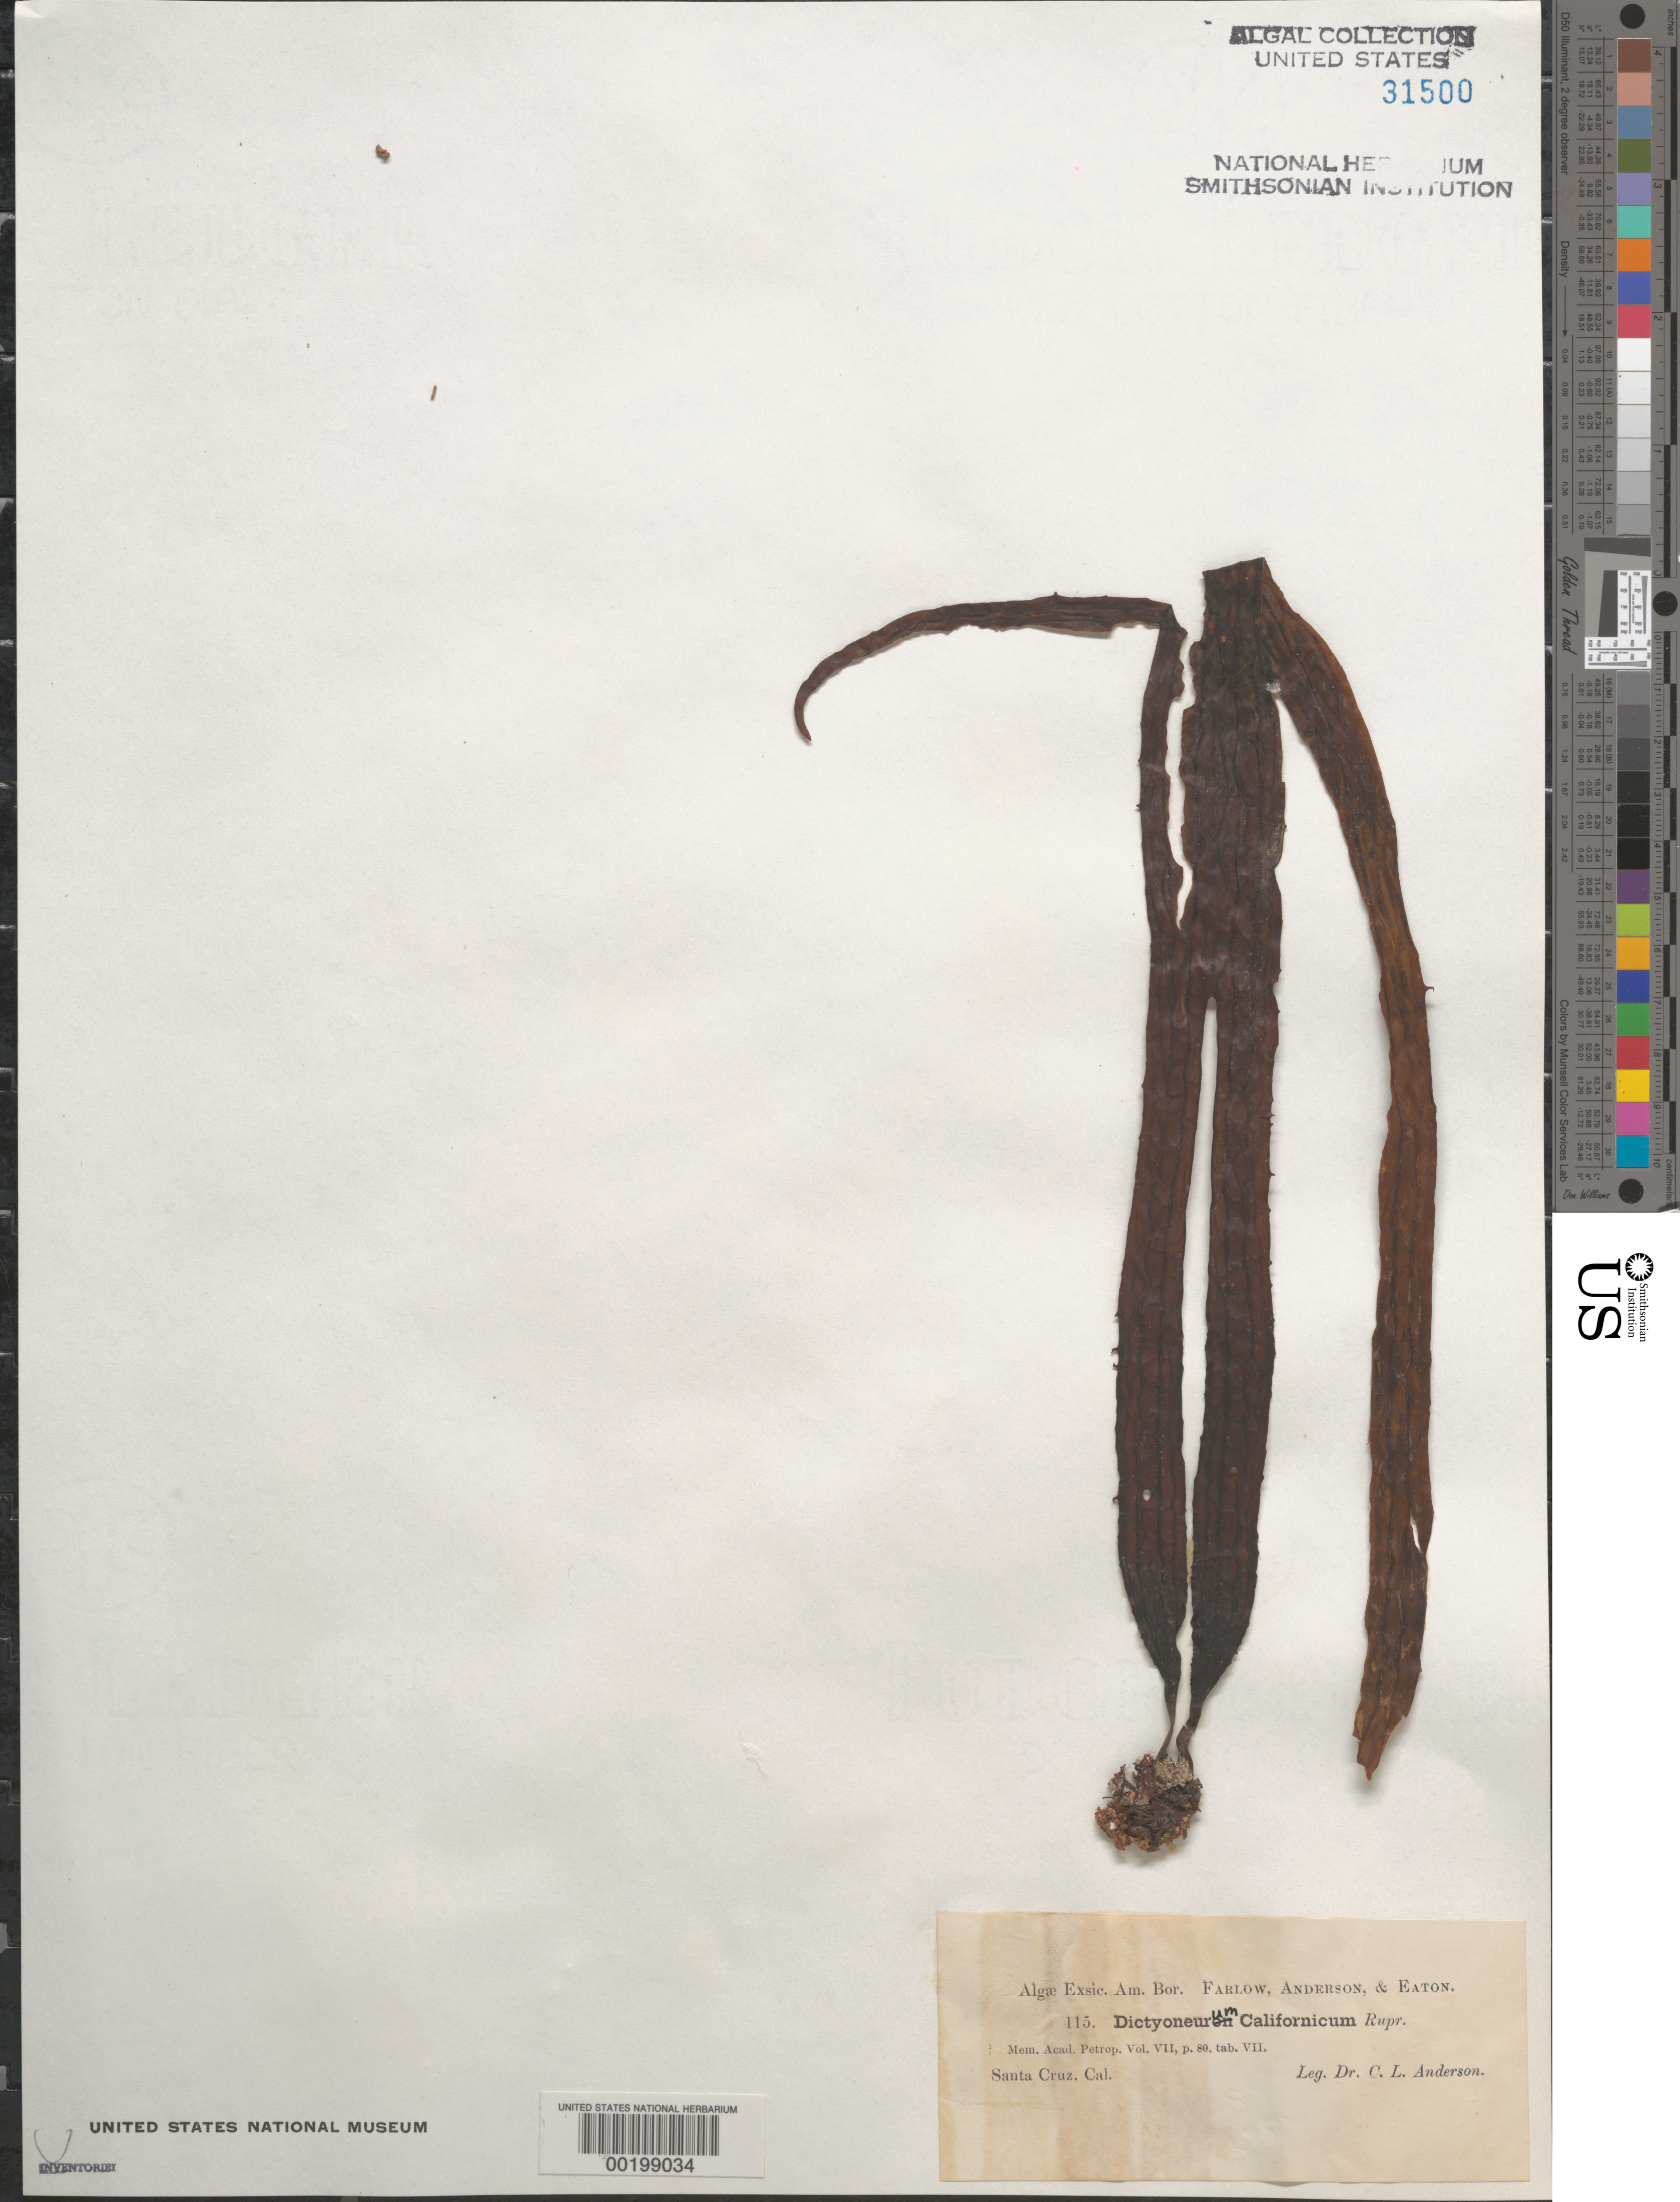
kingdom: Chromista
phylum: Ochrophyta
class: Phaeophyceae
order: Laminariales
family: Costariaceae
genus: Dictyoneurum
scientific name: Dictyoneurum californicum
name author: Rupr.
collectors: C. L. Anderson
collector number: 115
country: United States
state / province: California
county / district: Santa Cruz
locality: Santa Cruz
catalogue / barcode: US 31500